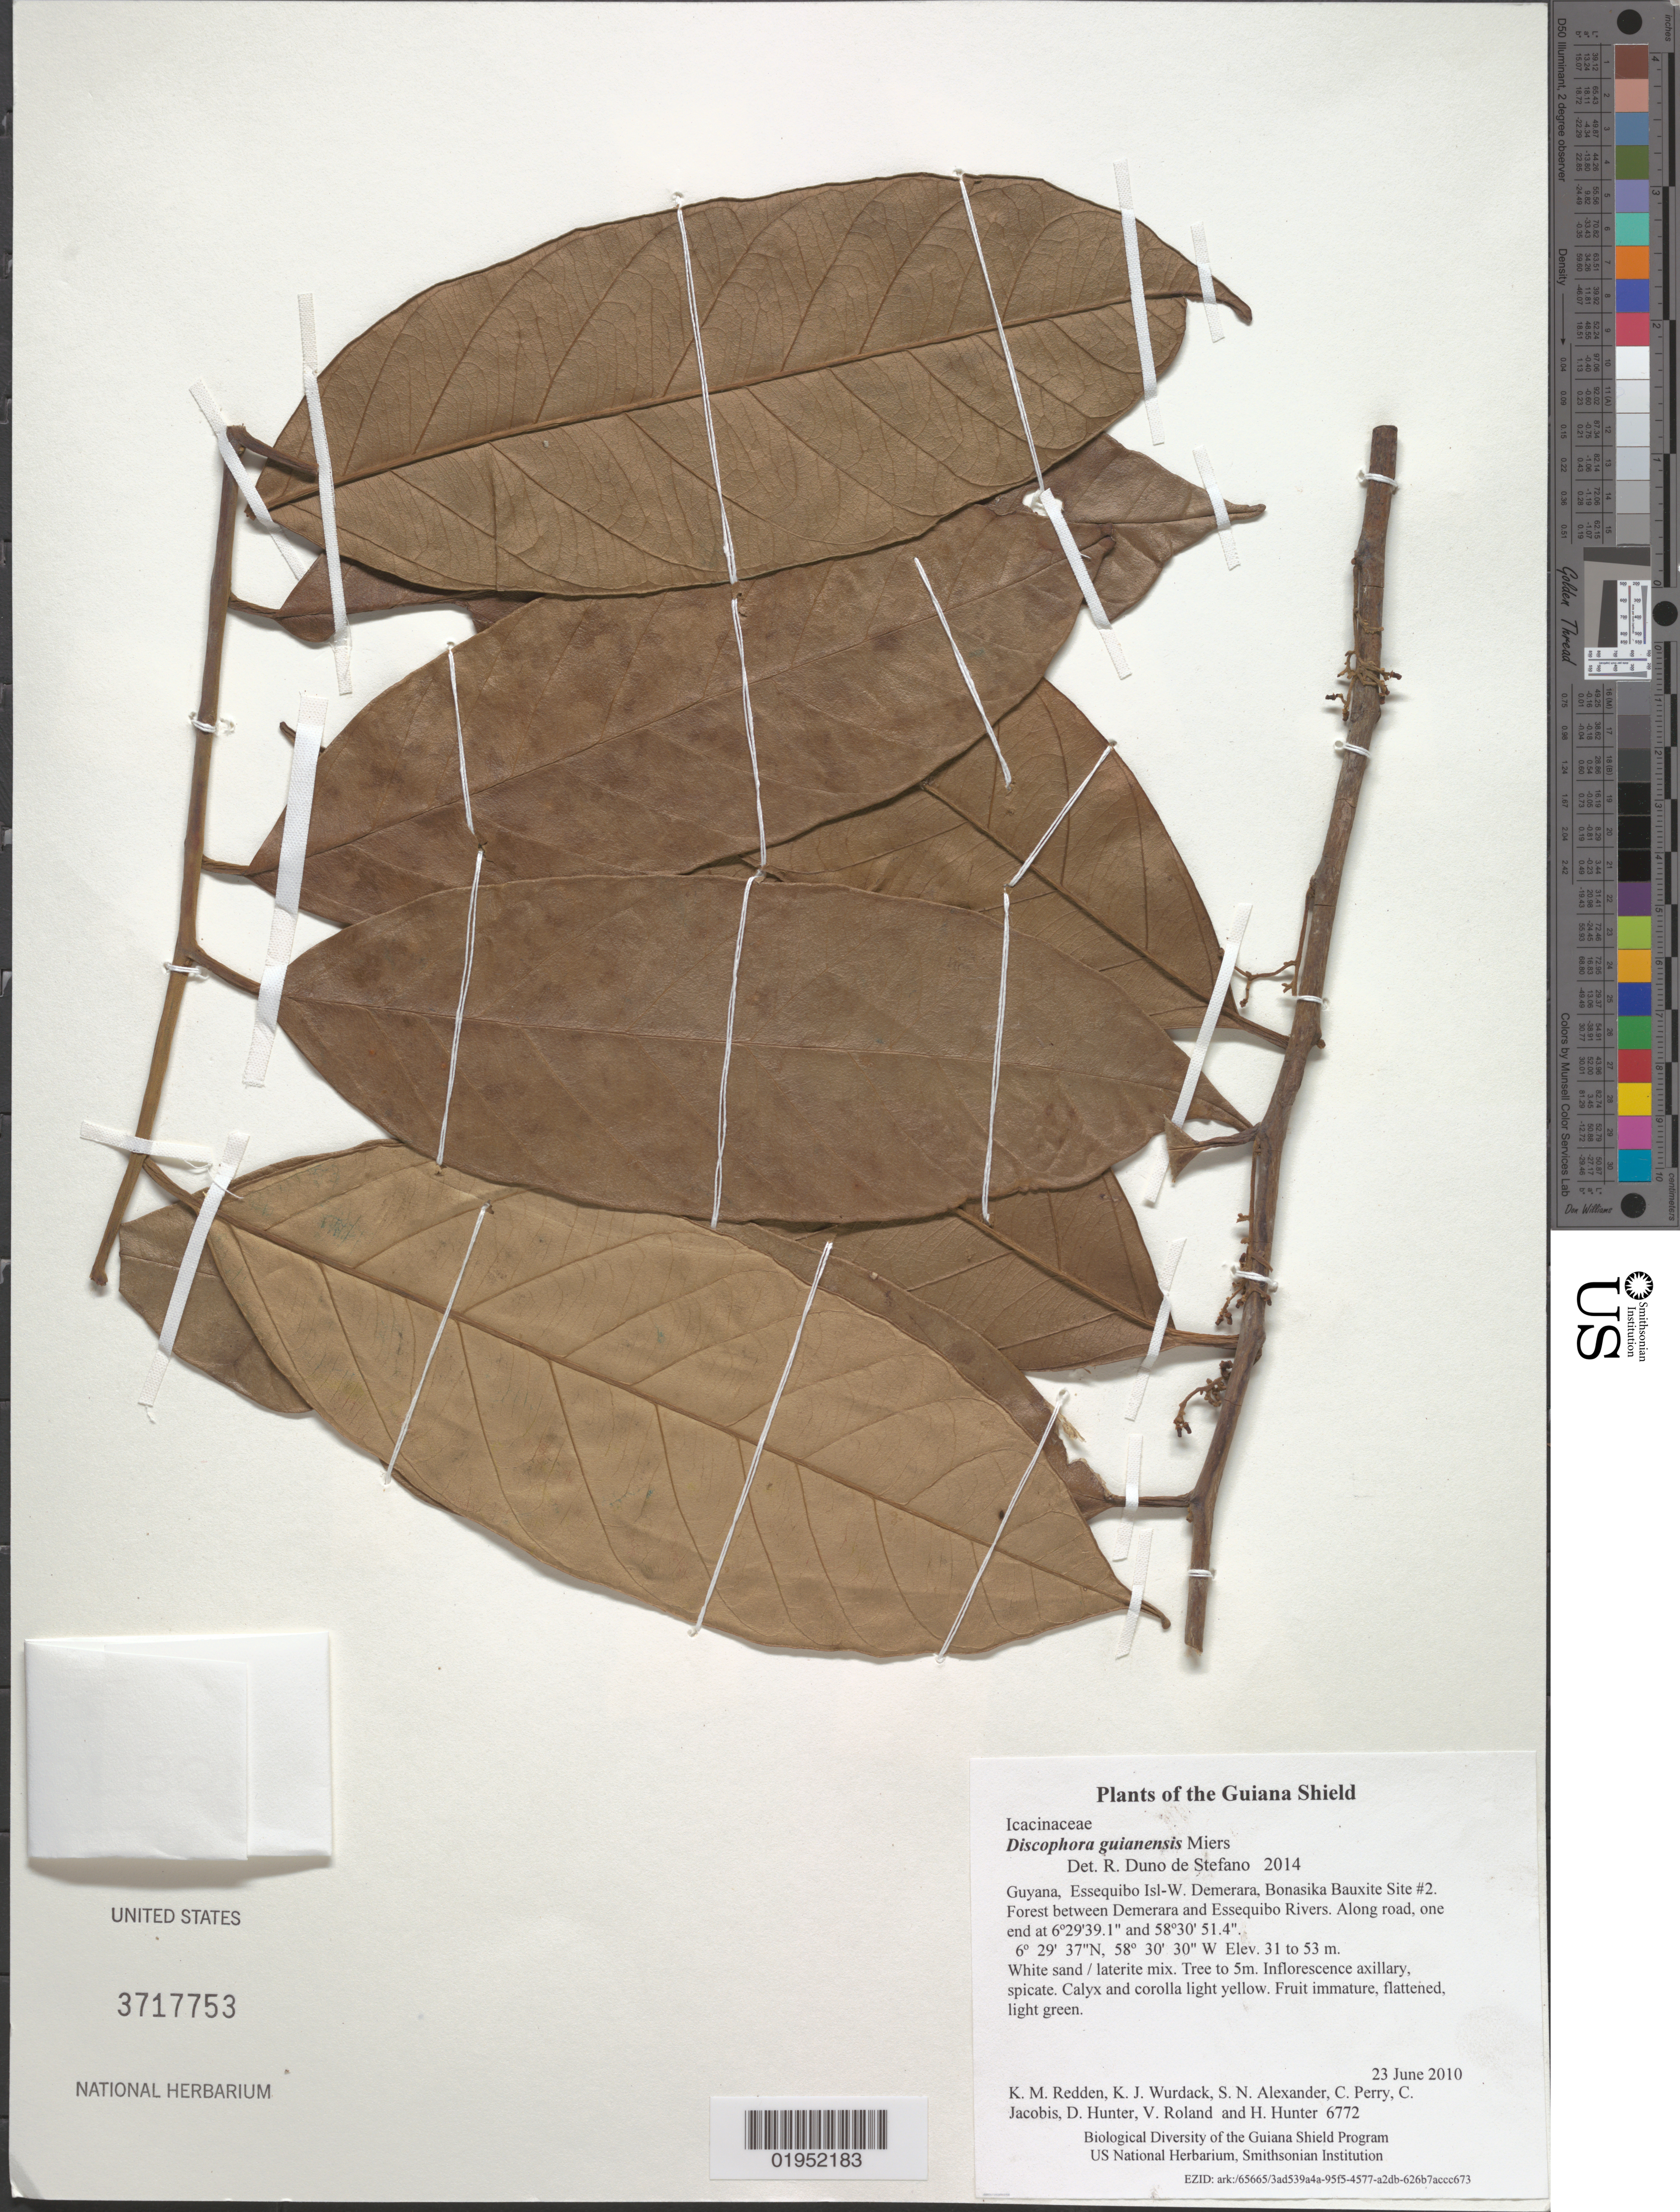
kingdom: Plantae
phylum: Tracheophyta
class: Magnoliopsida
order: Cardiopteridales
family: Stemonuraceae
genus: Discophora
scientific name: Discophora guianensis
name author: Miers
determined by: Duno de Stefano, R.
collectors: K. M. Redden, K. Wurdack, S. N. Alexander, C. Perry, C. Jacobis, D. Hunter, V. Roland & H. Hunter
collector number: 6772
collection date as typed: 23 June 2010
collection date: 2010-06-23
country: Guyana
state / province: Essequibo Isl-W. Demerara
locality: Bonasika Bauxite Site #2. Forest between Demerara and Essequibo Rivers. Along road, one end at 6º29'39.1" and 58º30' 51.4"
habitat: White sand / laterite mix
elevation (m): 31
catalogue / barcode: US 3717753